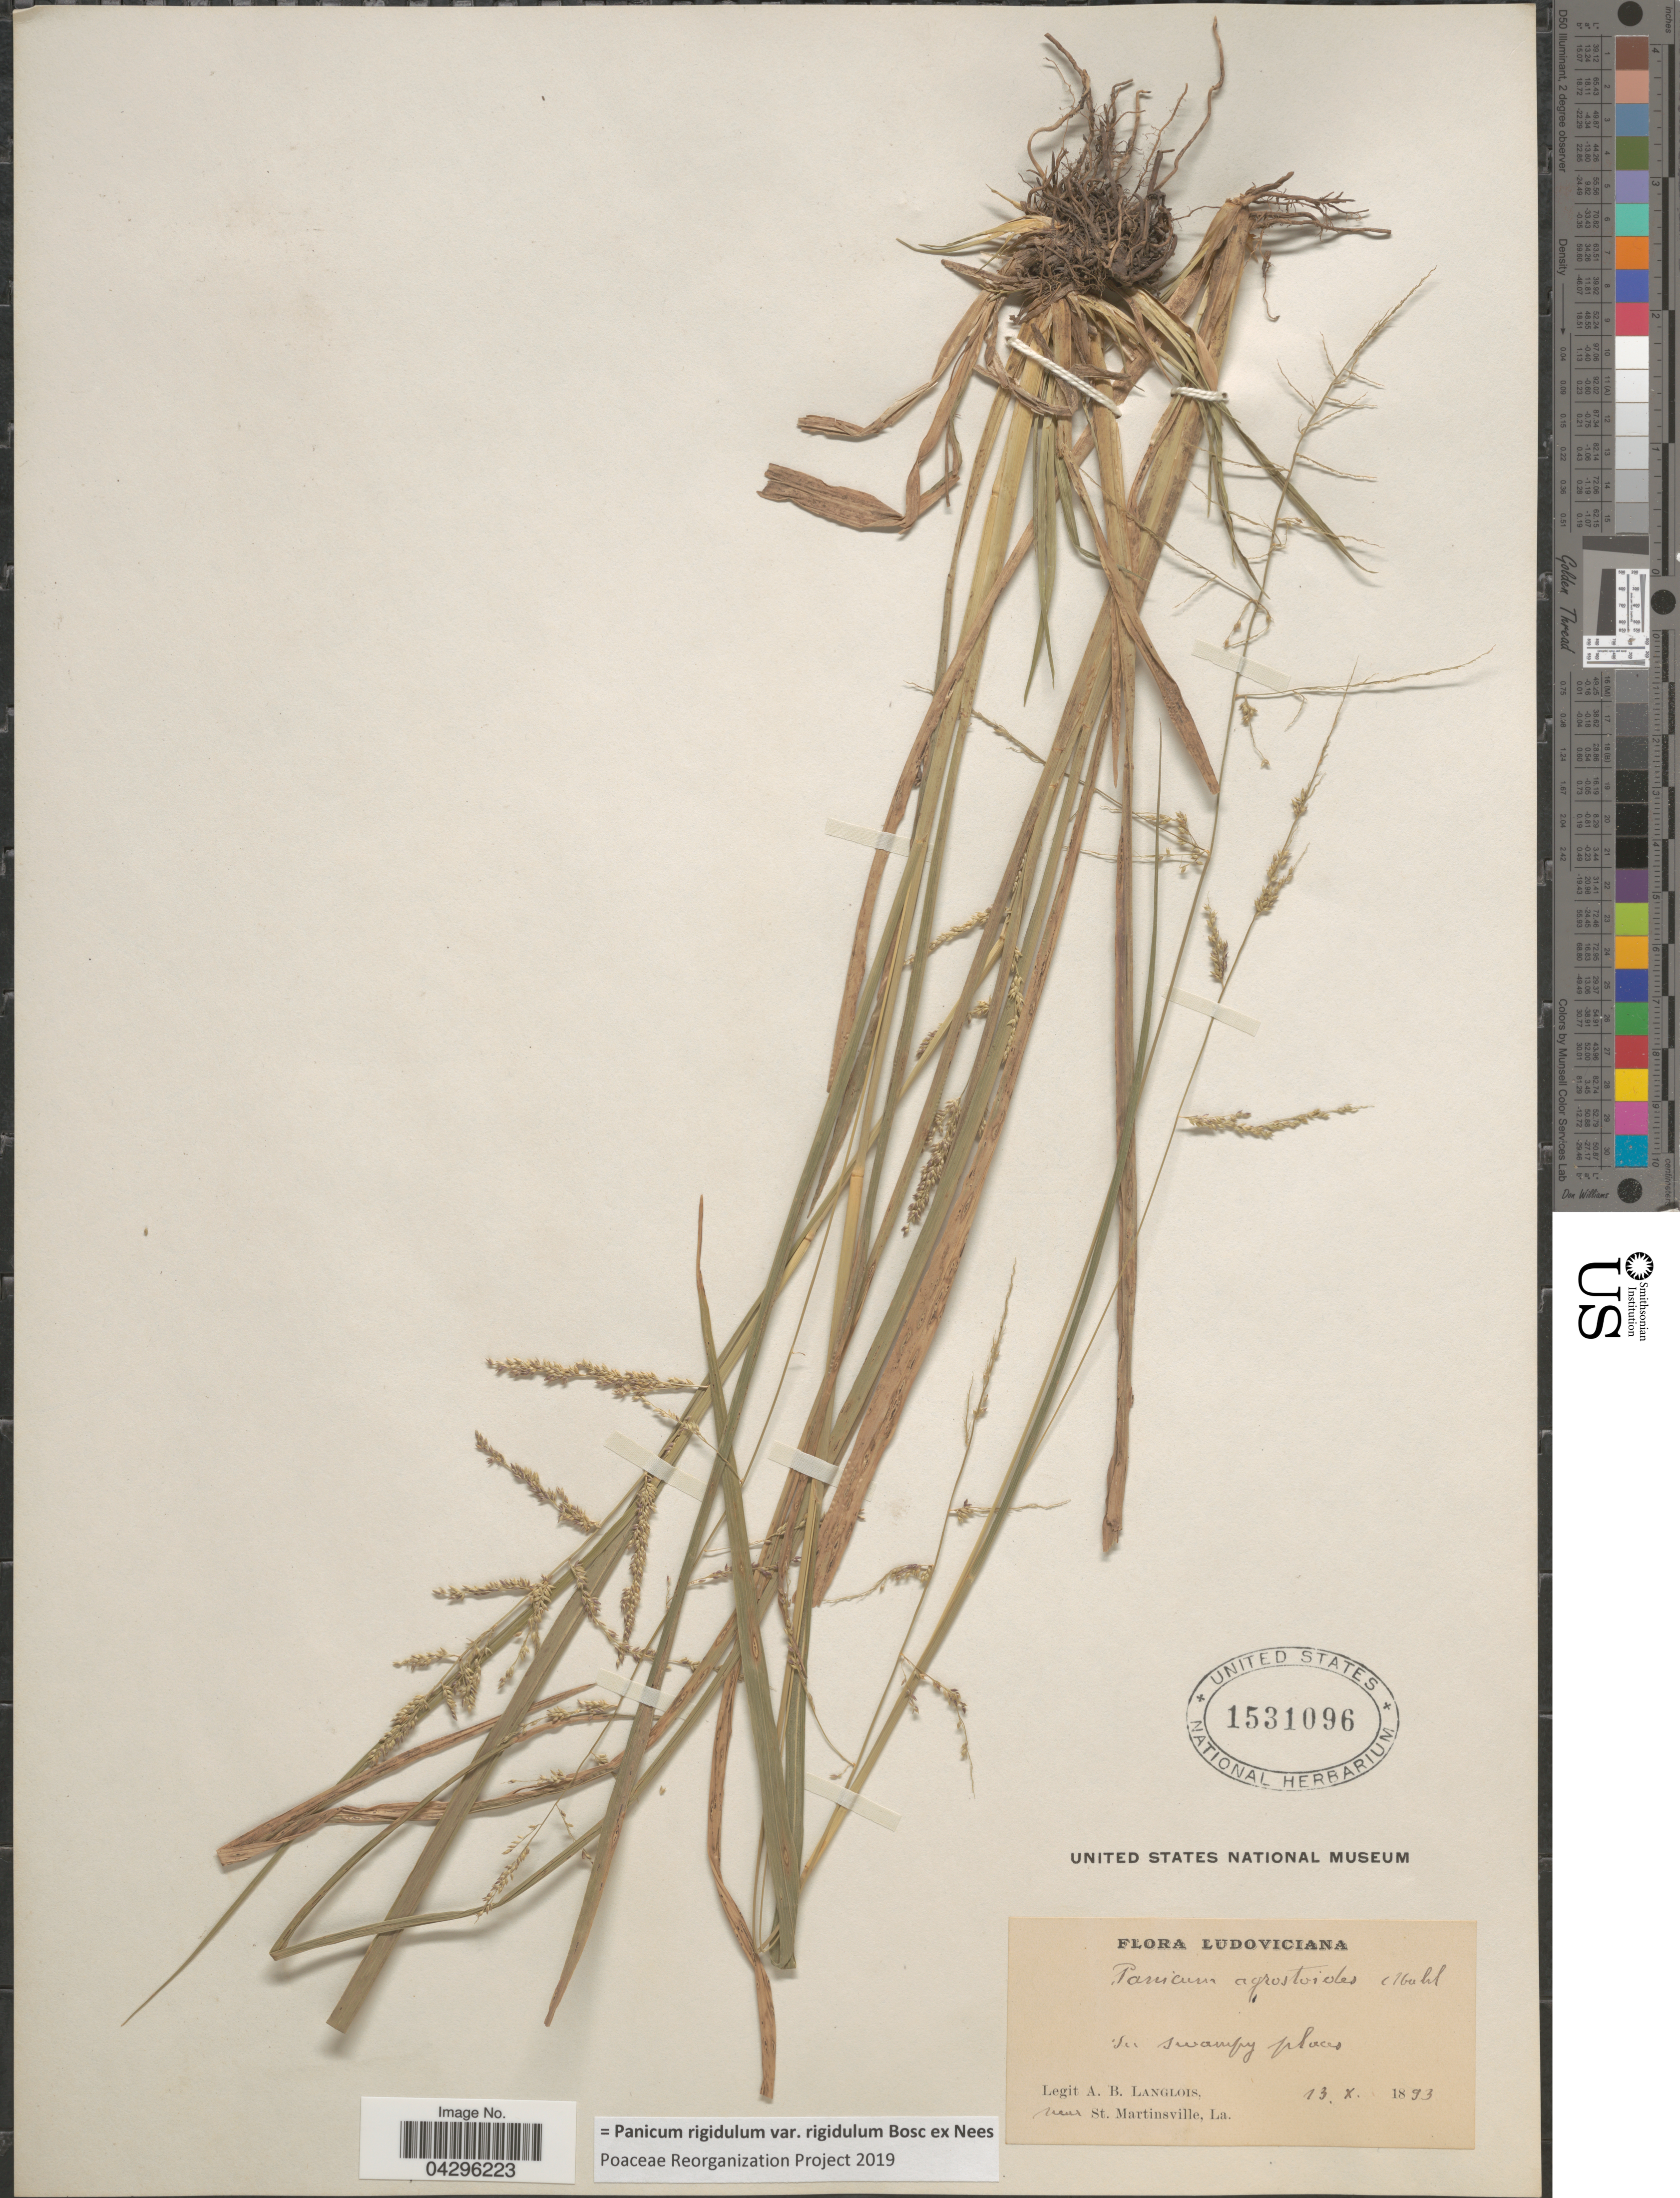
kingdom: Plantae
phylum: Tracheophyta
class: Liliopsida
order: Poales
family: Poaceae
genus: Panicum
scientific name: Panicum rigidulum var. rigidulum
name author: Bosc ex Nees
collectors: A. Langlois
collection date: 1893-10-13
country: United States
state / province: Louisiana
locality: Ludoviciana. In swampy places. Near St. Martinsville.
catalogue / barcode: US 1531096